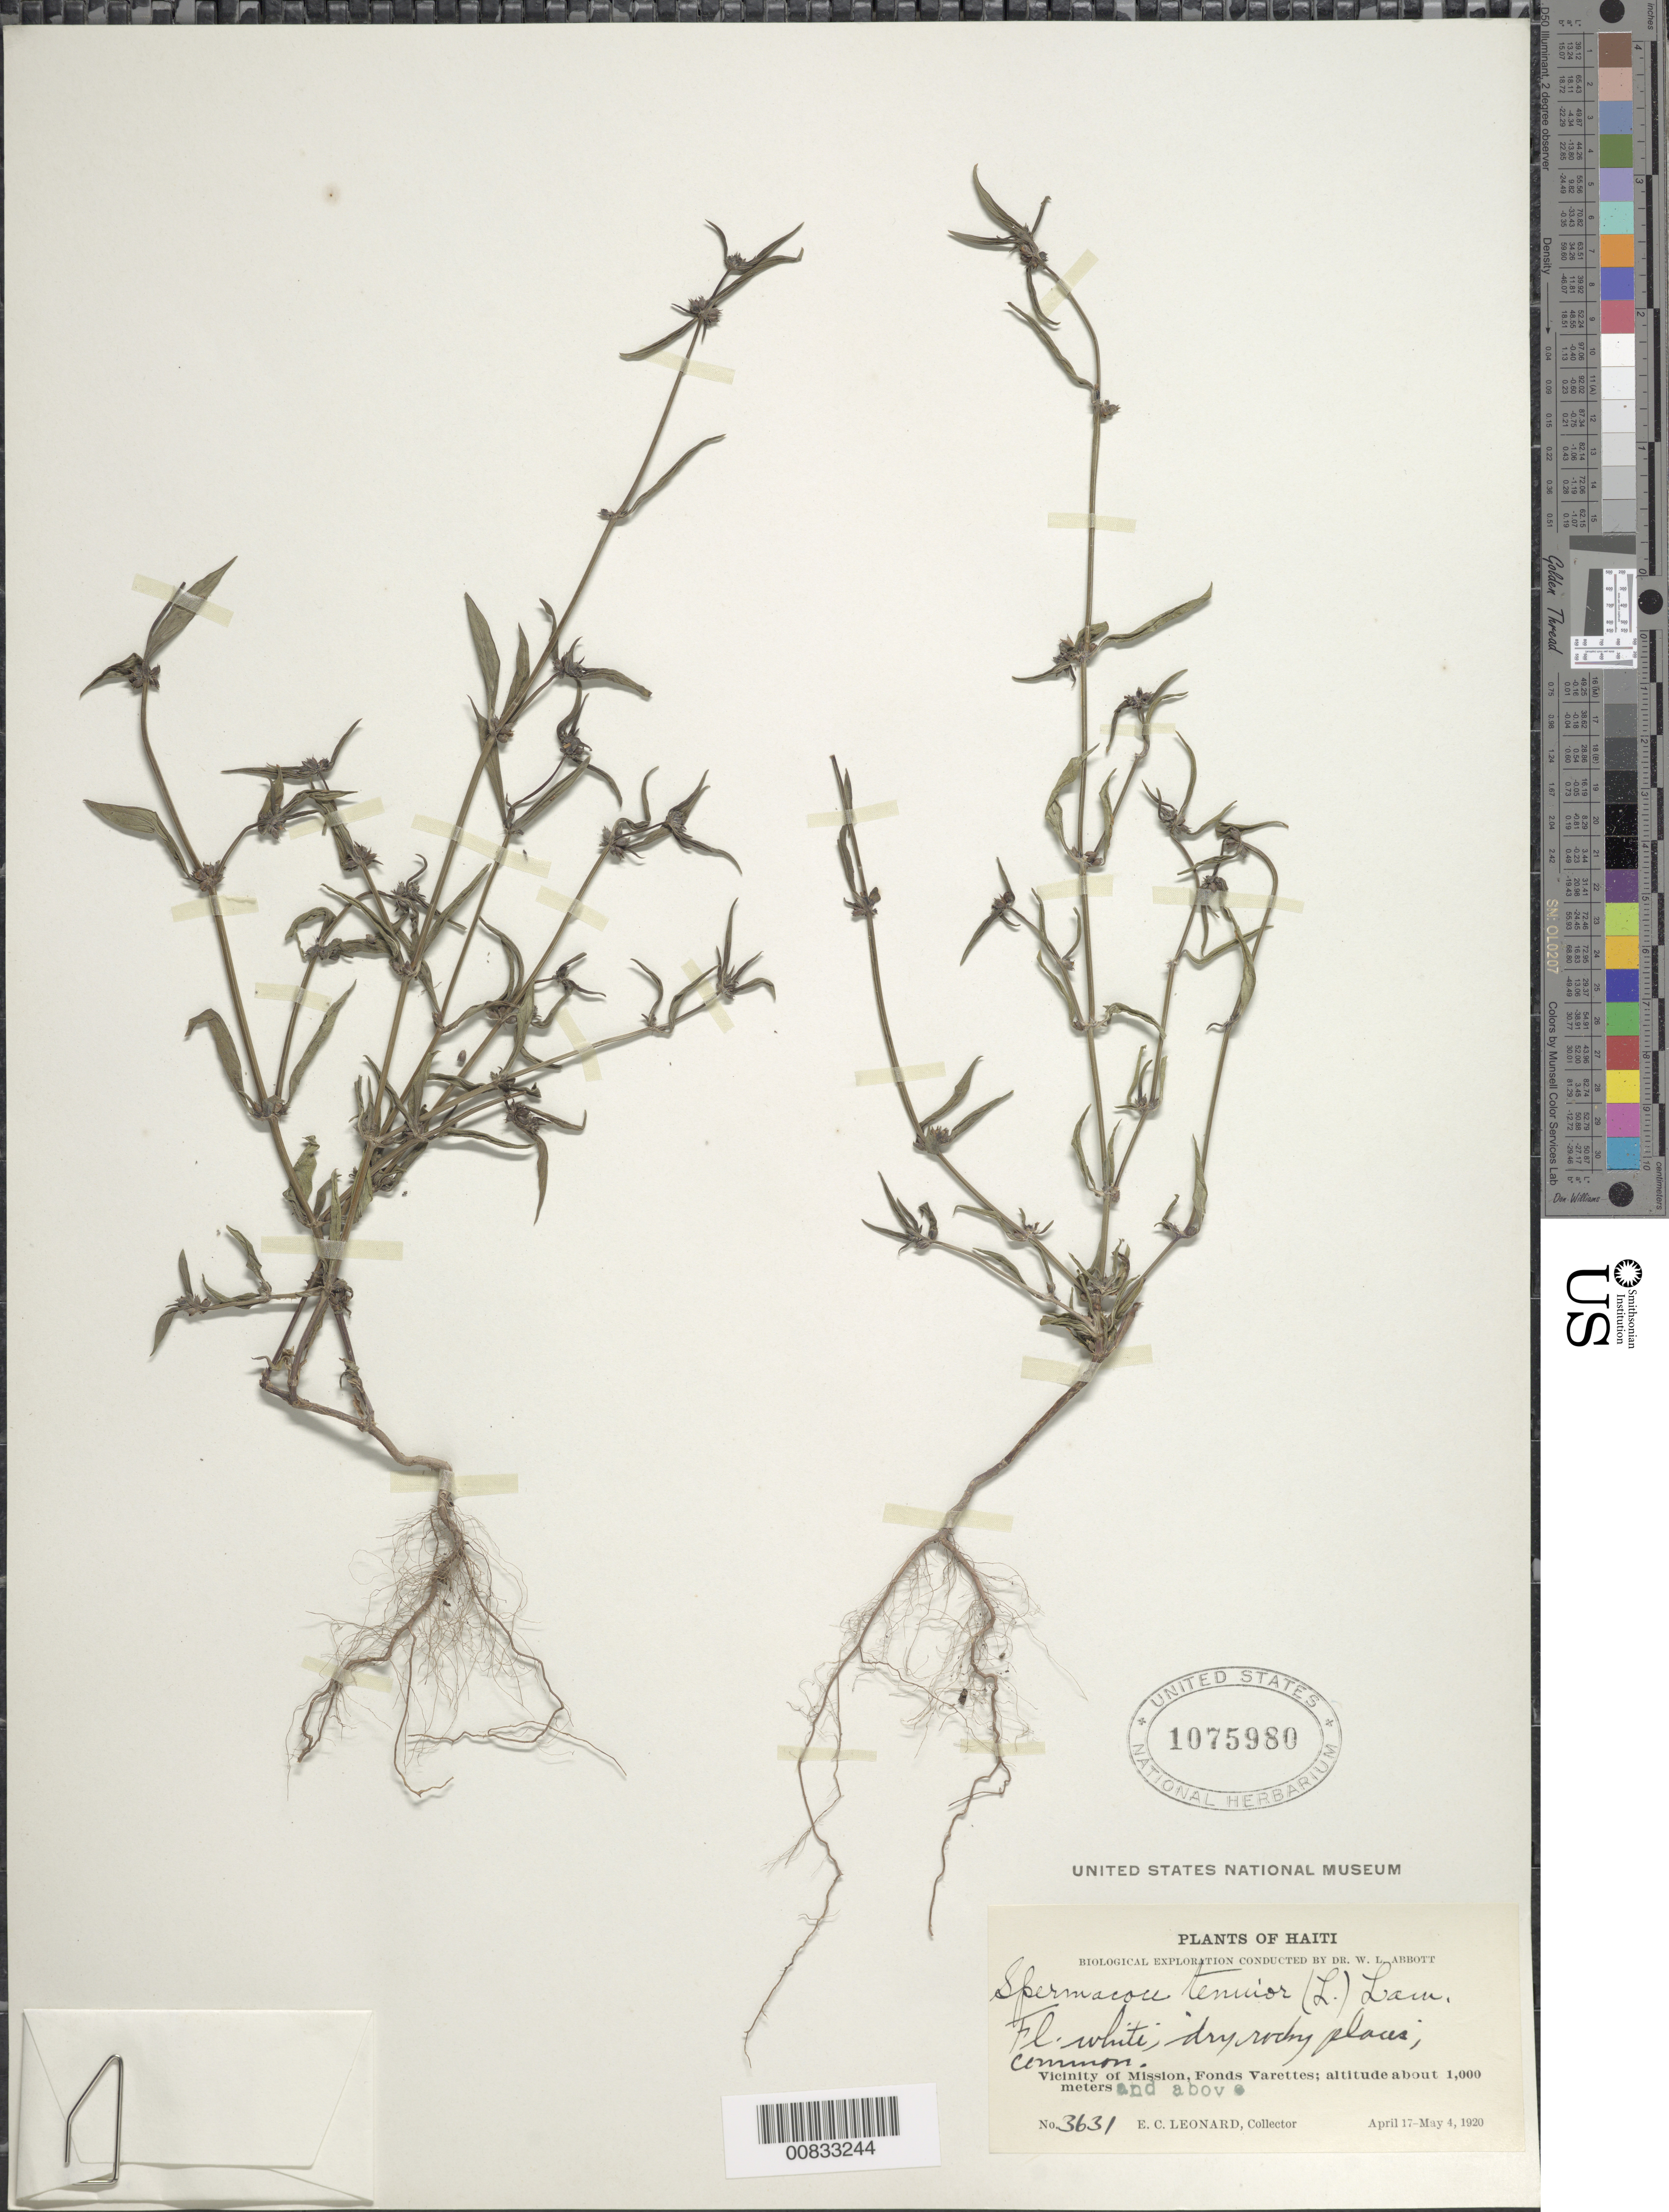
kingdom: Plantae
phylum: Tracheophyta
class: Magnoliopsida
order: Gentianales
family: Rubiaceae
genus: Spermacoce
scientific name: Spermacoce tenuior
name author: L.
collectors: E. C. Leonard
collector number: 3631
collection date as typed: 17 Apr 1920 to 04 May 1920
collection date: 1920-04-17/1920-05-04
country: Haiti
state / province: Ouest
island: Hispaniola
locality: Vicinity of Mission, Fond Verrettes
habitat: Dry rocky places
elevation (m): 1000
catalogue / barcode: US 1075980